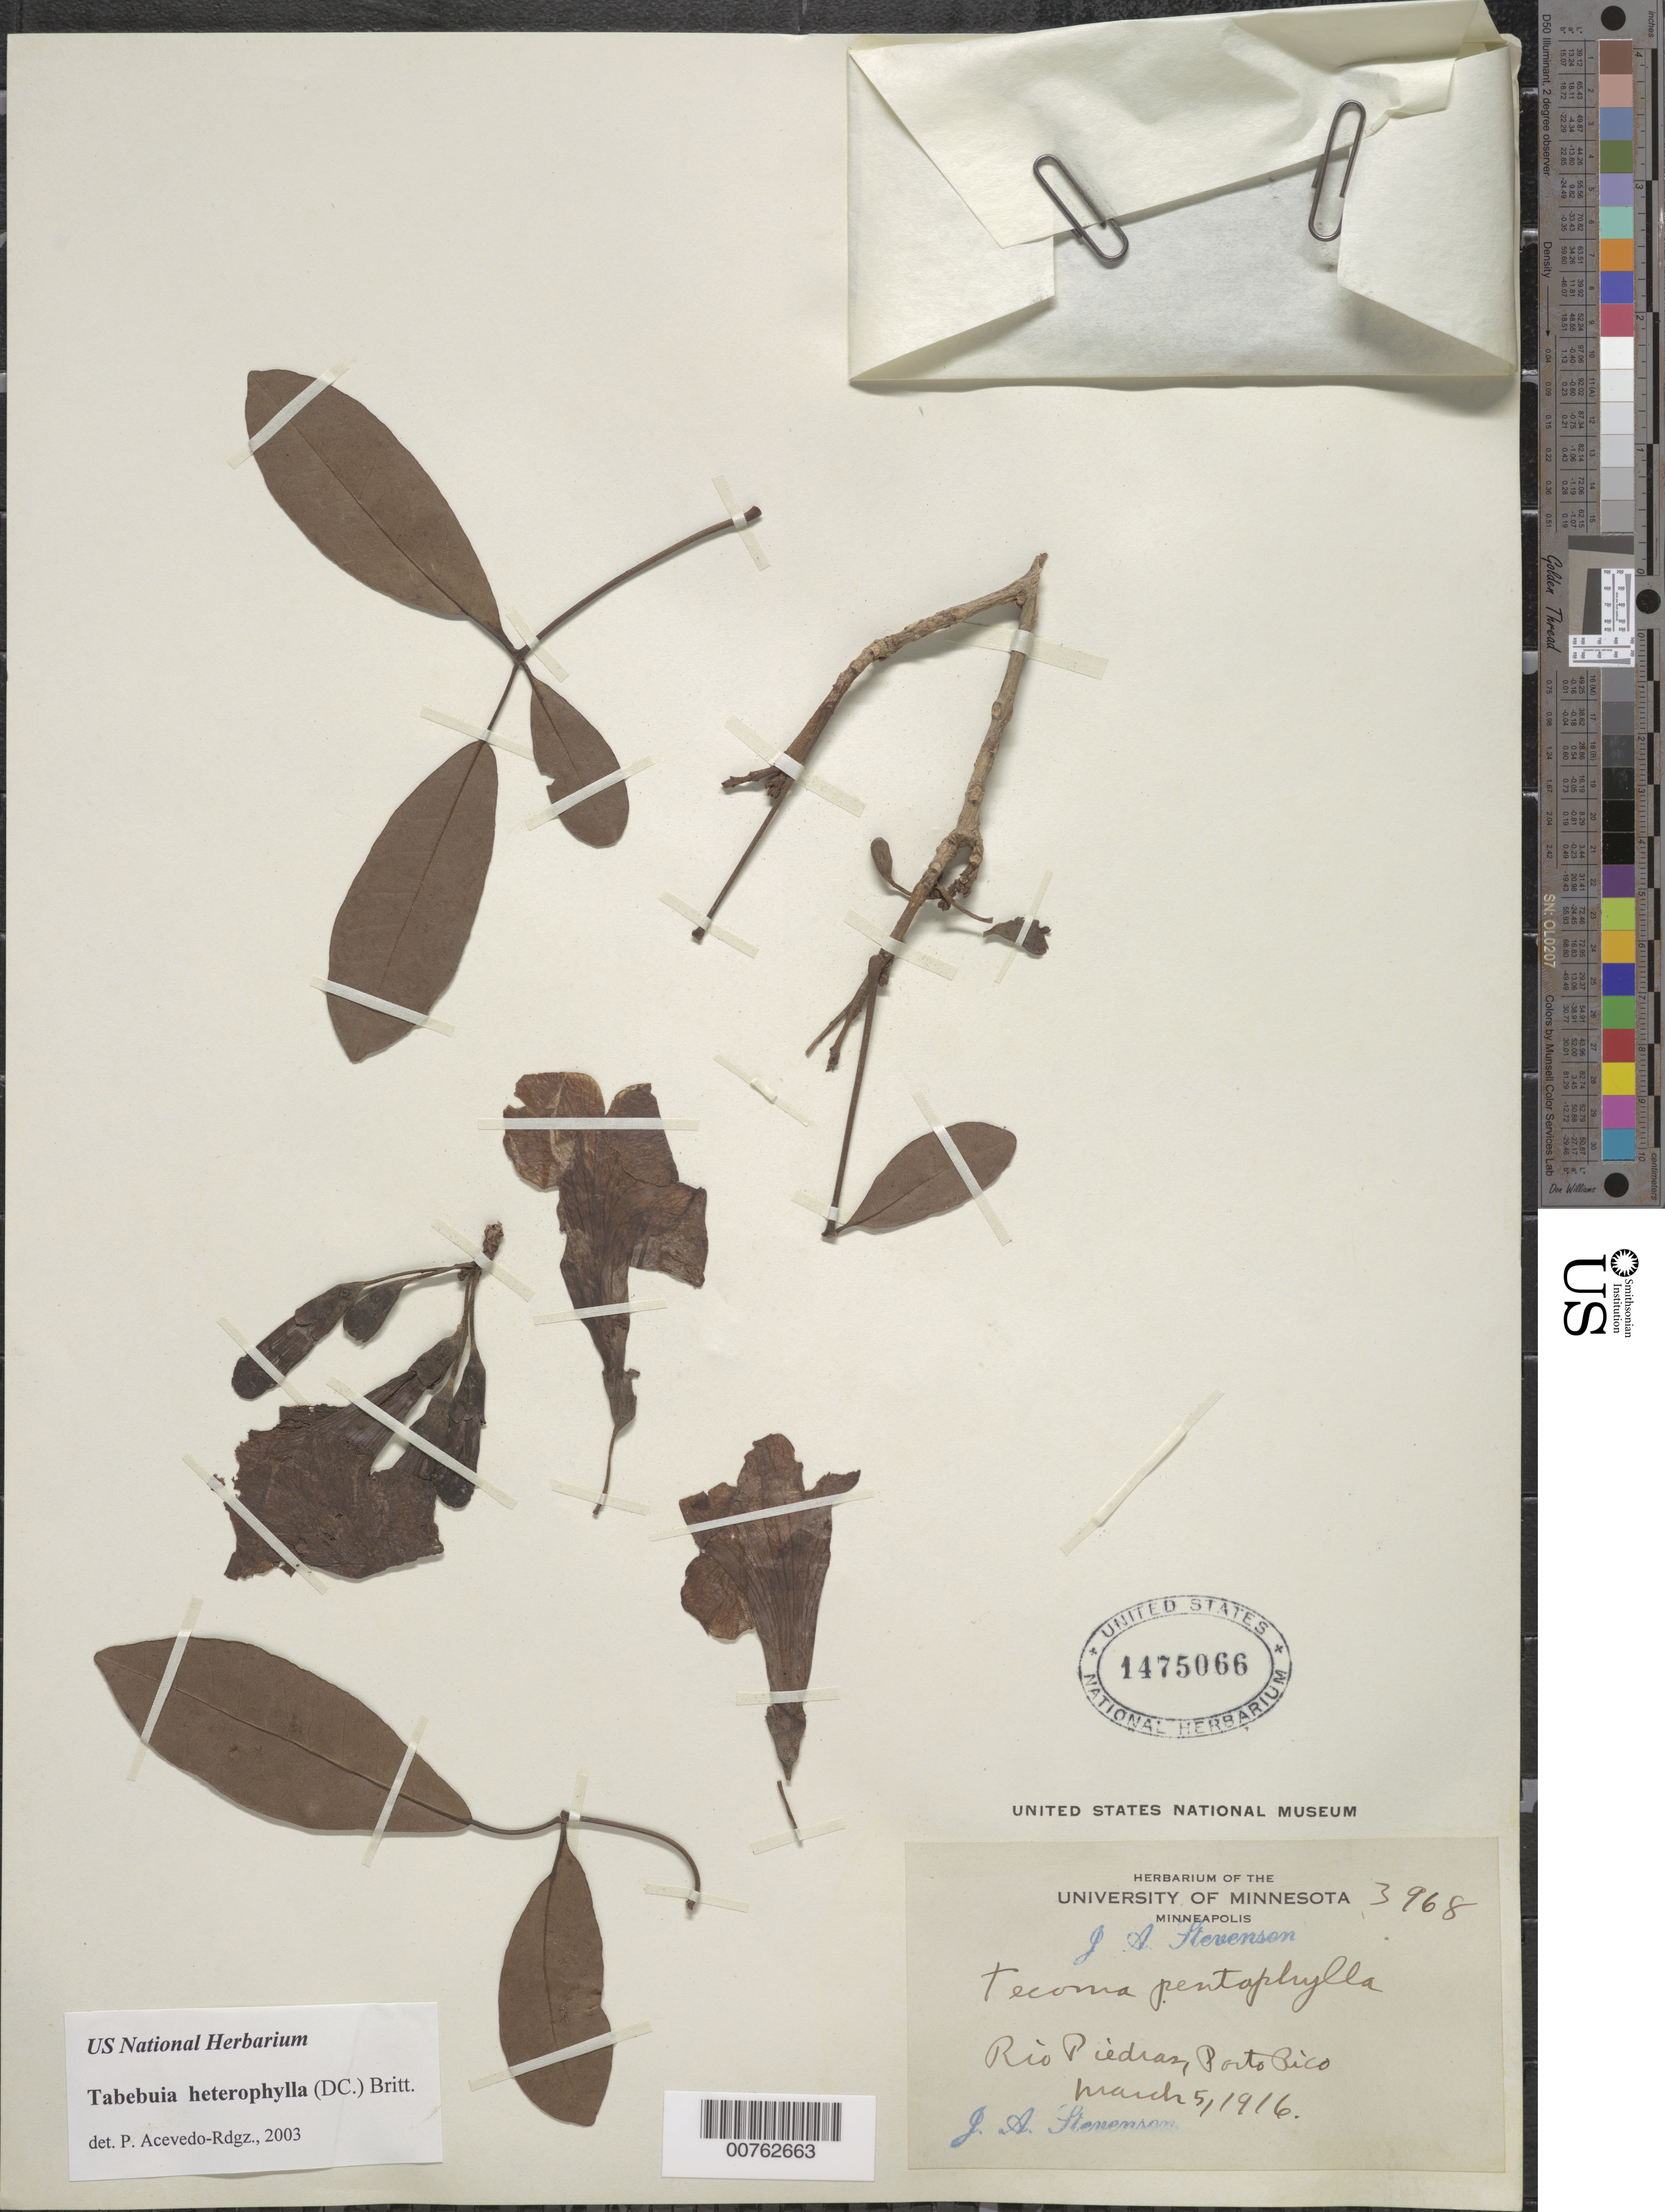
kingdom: Plantae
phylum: Tracheophyta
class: Magnoliopsida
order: Lamiales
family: Bignoniaceae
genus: Tabebuia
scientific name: Tabebuia heterophylla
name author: (DC.) Britton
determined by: Acevedo-Rodríguez, P., (BOT), Smithsonian Institution - National Museum of Natural History (UNITED STATES)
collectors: J. Stevenson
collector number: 3968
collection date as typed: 05 Mar 1916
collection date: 1916-03-05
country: Puerto Rico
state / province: San Juan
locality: Río Piedras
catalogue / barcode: US 1475066